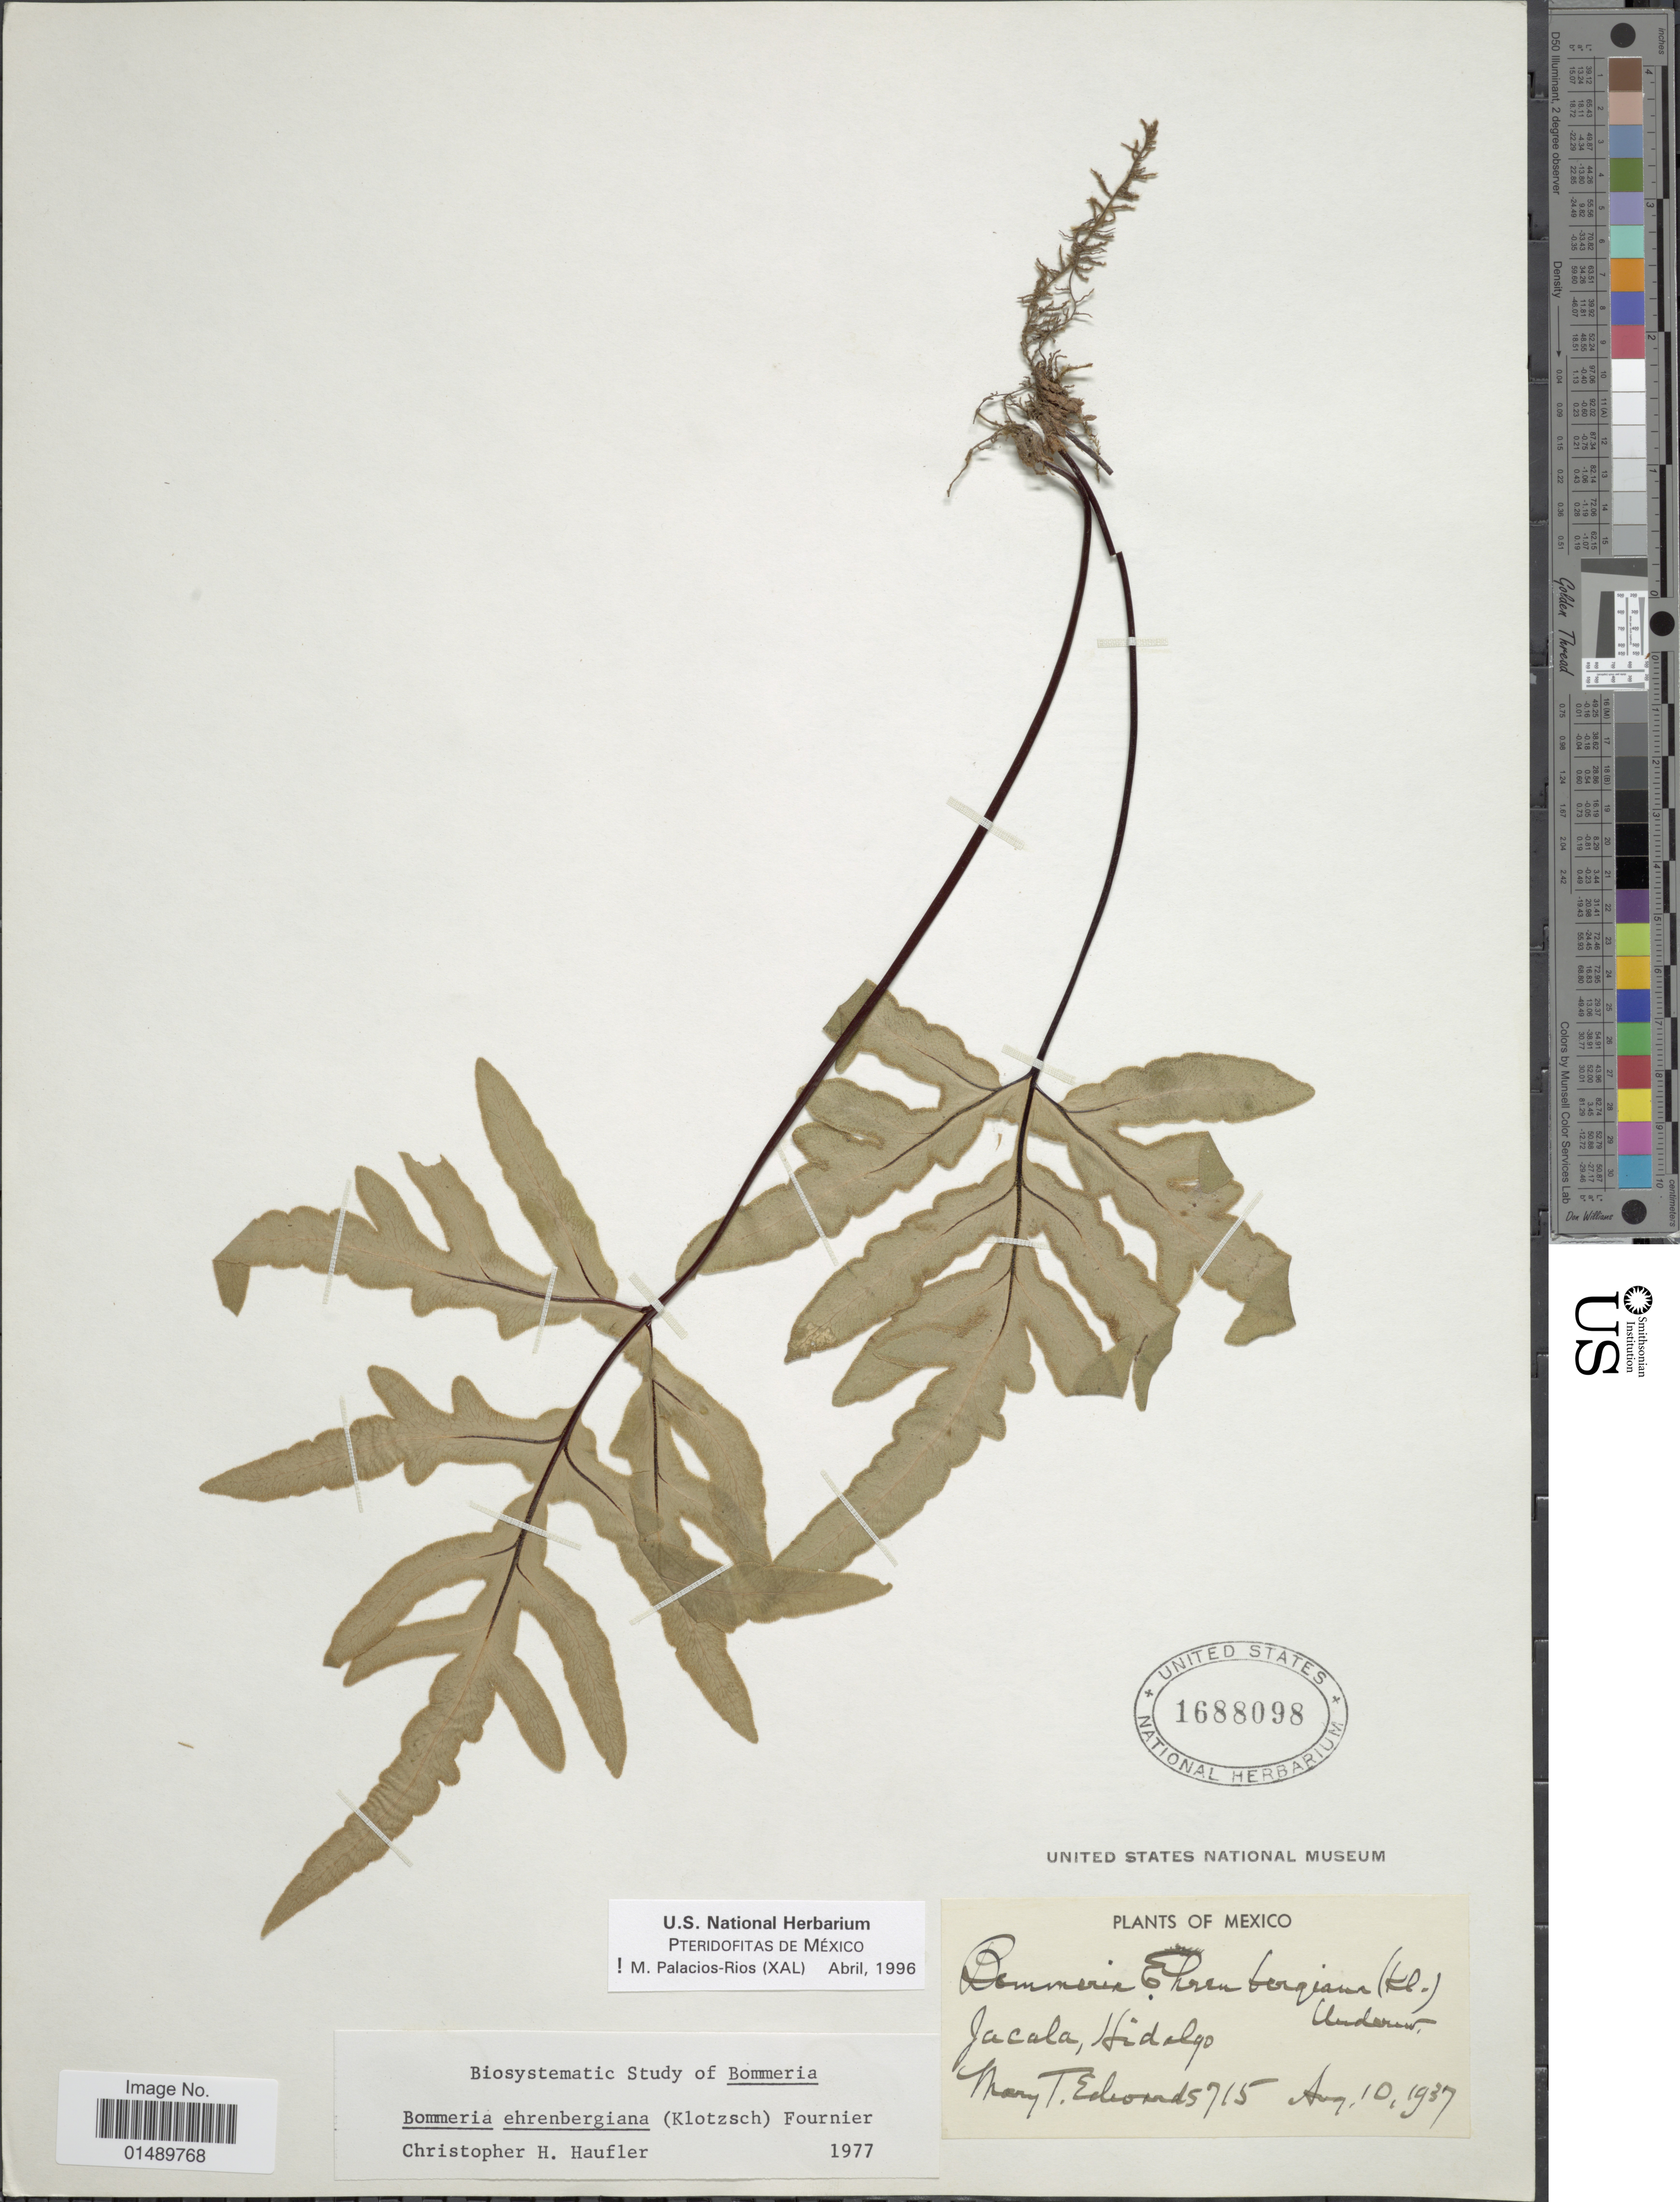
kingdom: Plantae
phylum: Tracheophyta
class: Polypodiopsida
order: Polypodiales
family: Pteridaceae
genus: Bommeria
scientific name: Bommeria ehrenbergiana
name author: (Klotzsch) Underw.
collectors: M. Edwards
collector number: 715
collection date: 1937-08-10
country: Mexico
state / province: Hidalgo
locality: Mexico, Jacala. Hidalgo.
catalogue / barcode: US 1688098